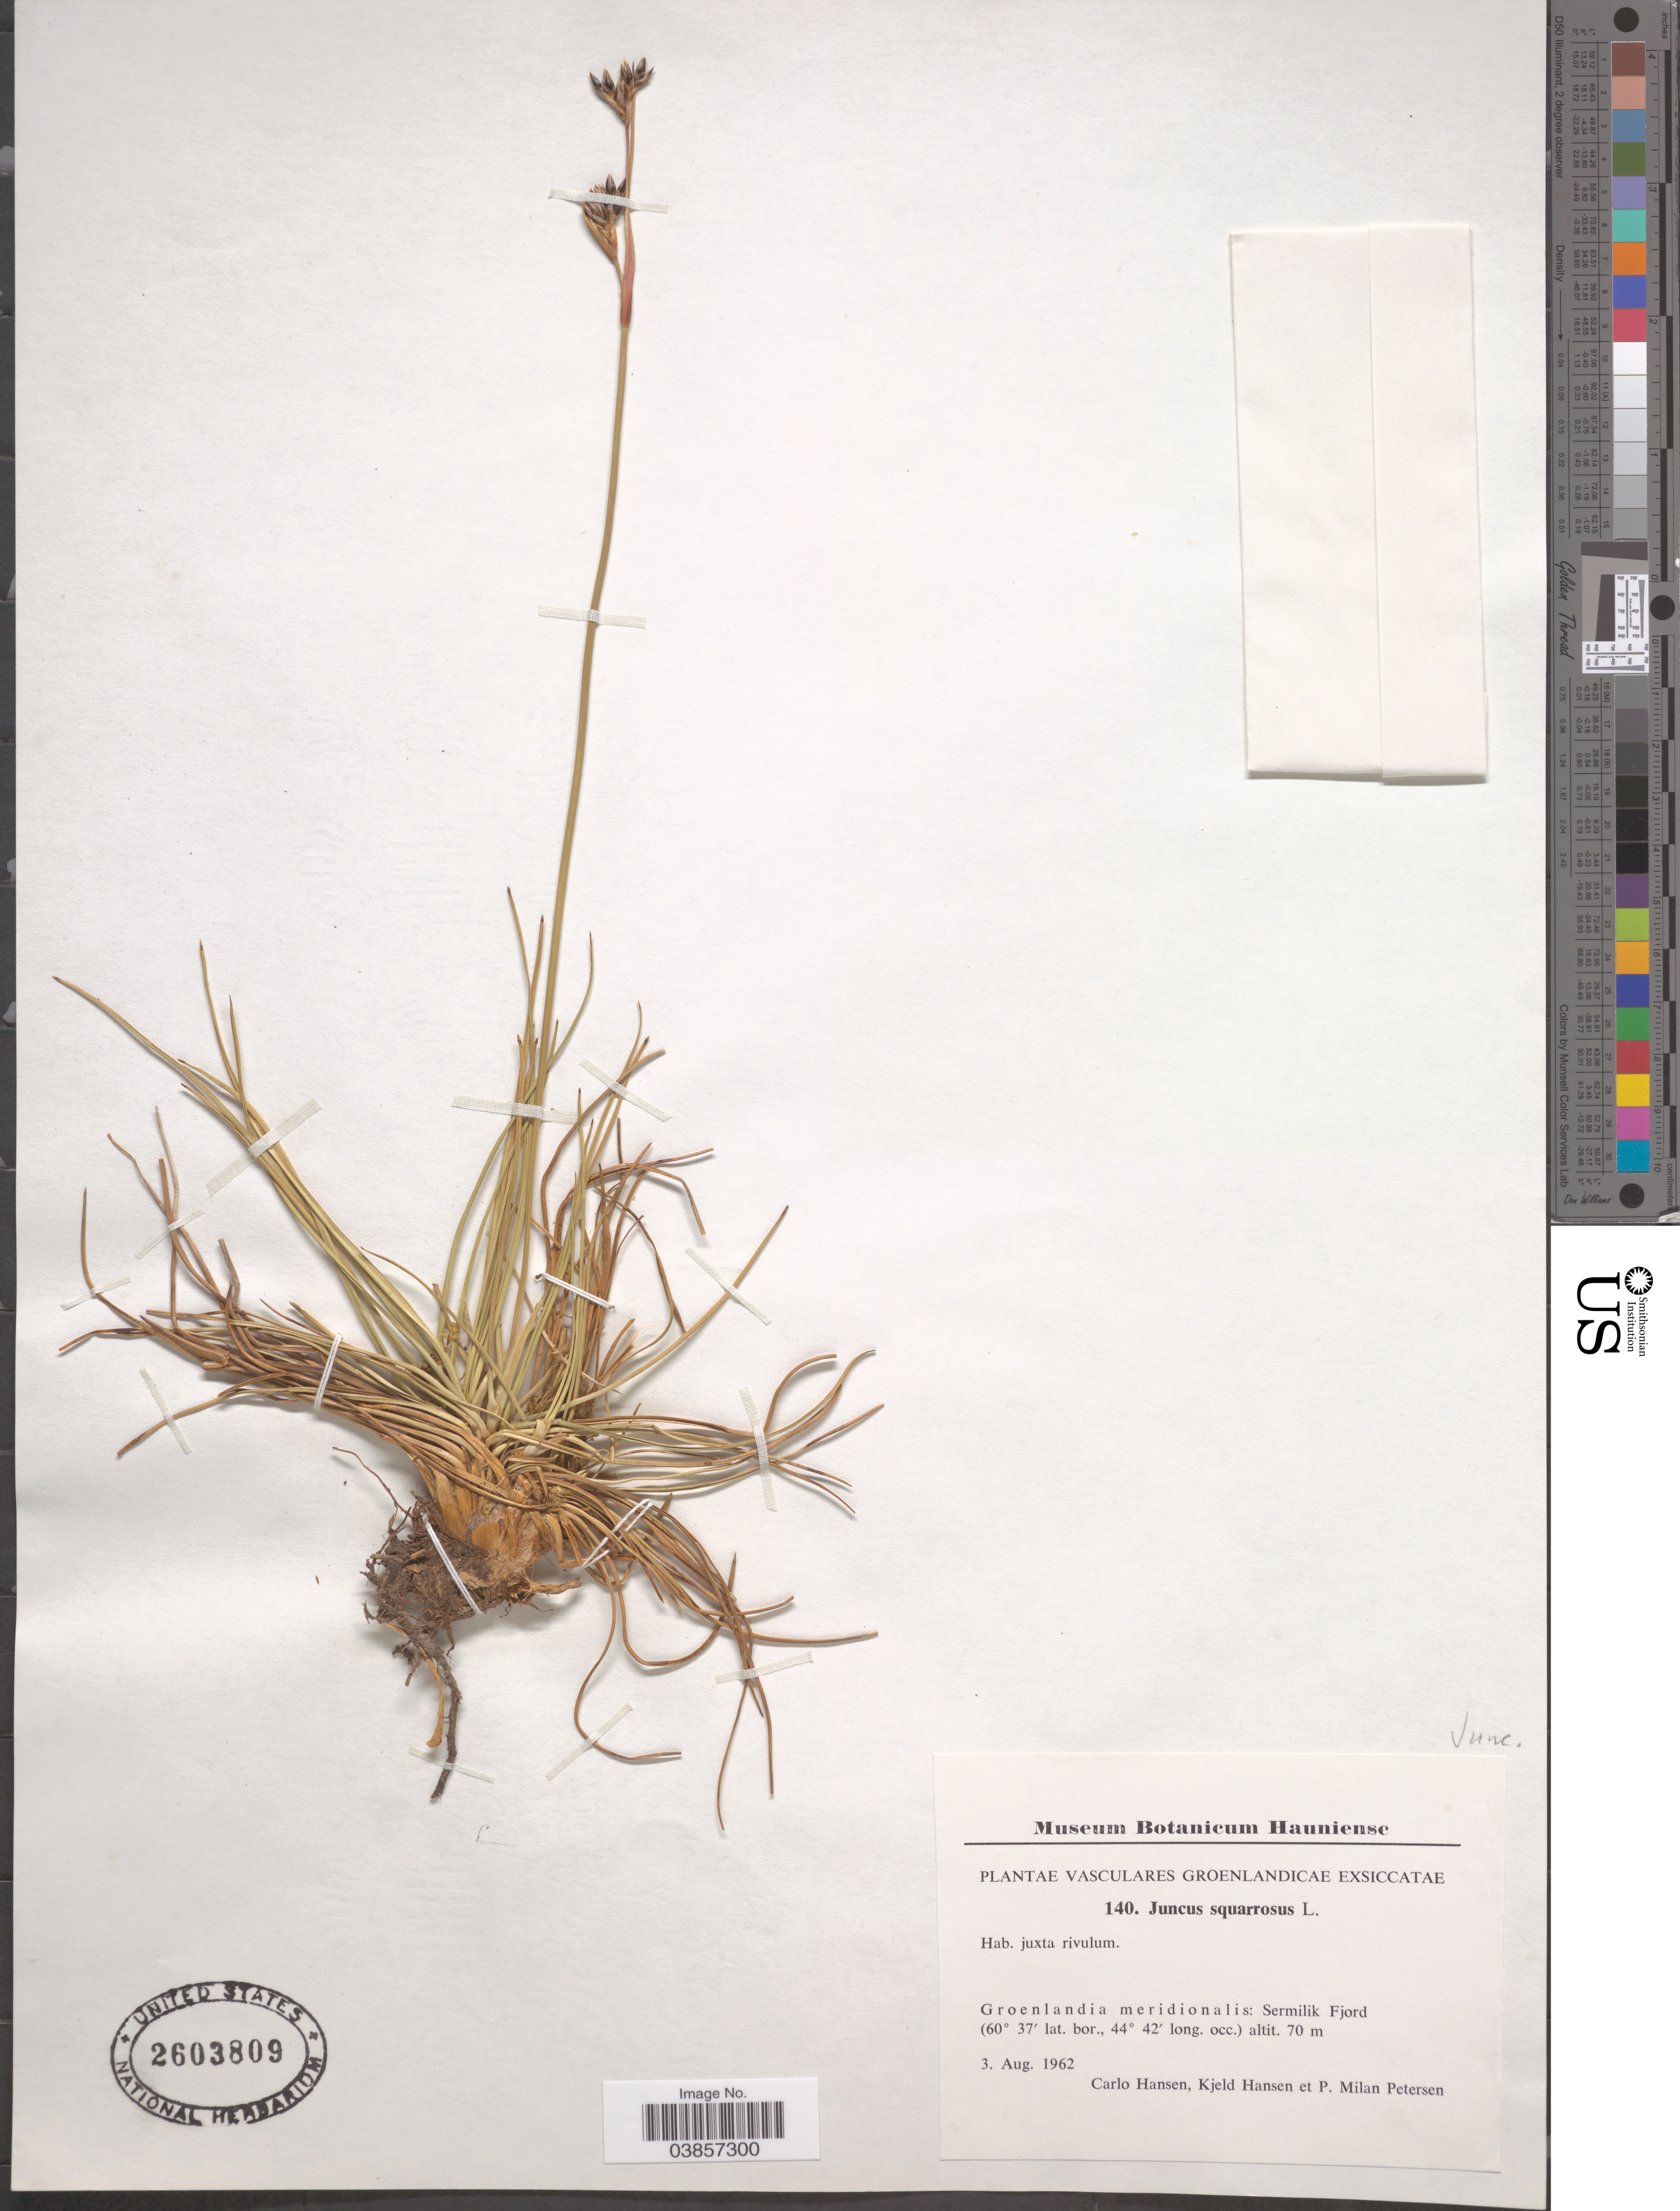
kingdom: Plantae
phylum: Tracheophyta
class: Liliopsida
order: Poales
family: Juncaceae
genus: Juncus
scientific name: Juncus squarrosus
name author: L.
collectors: C. Hansen, K. Hansen & P. Petersen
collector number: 140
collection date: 1962-08-03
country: Greenland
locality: Groenlandia meridionalis: Sermilik Fjord.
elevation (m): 70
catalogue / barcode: US 2603809